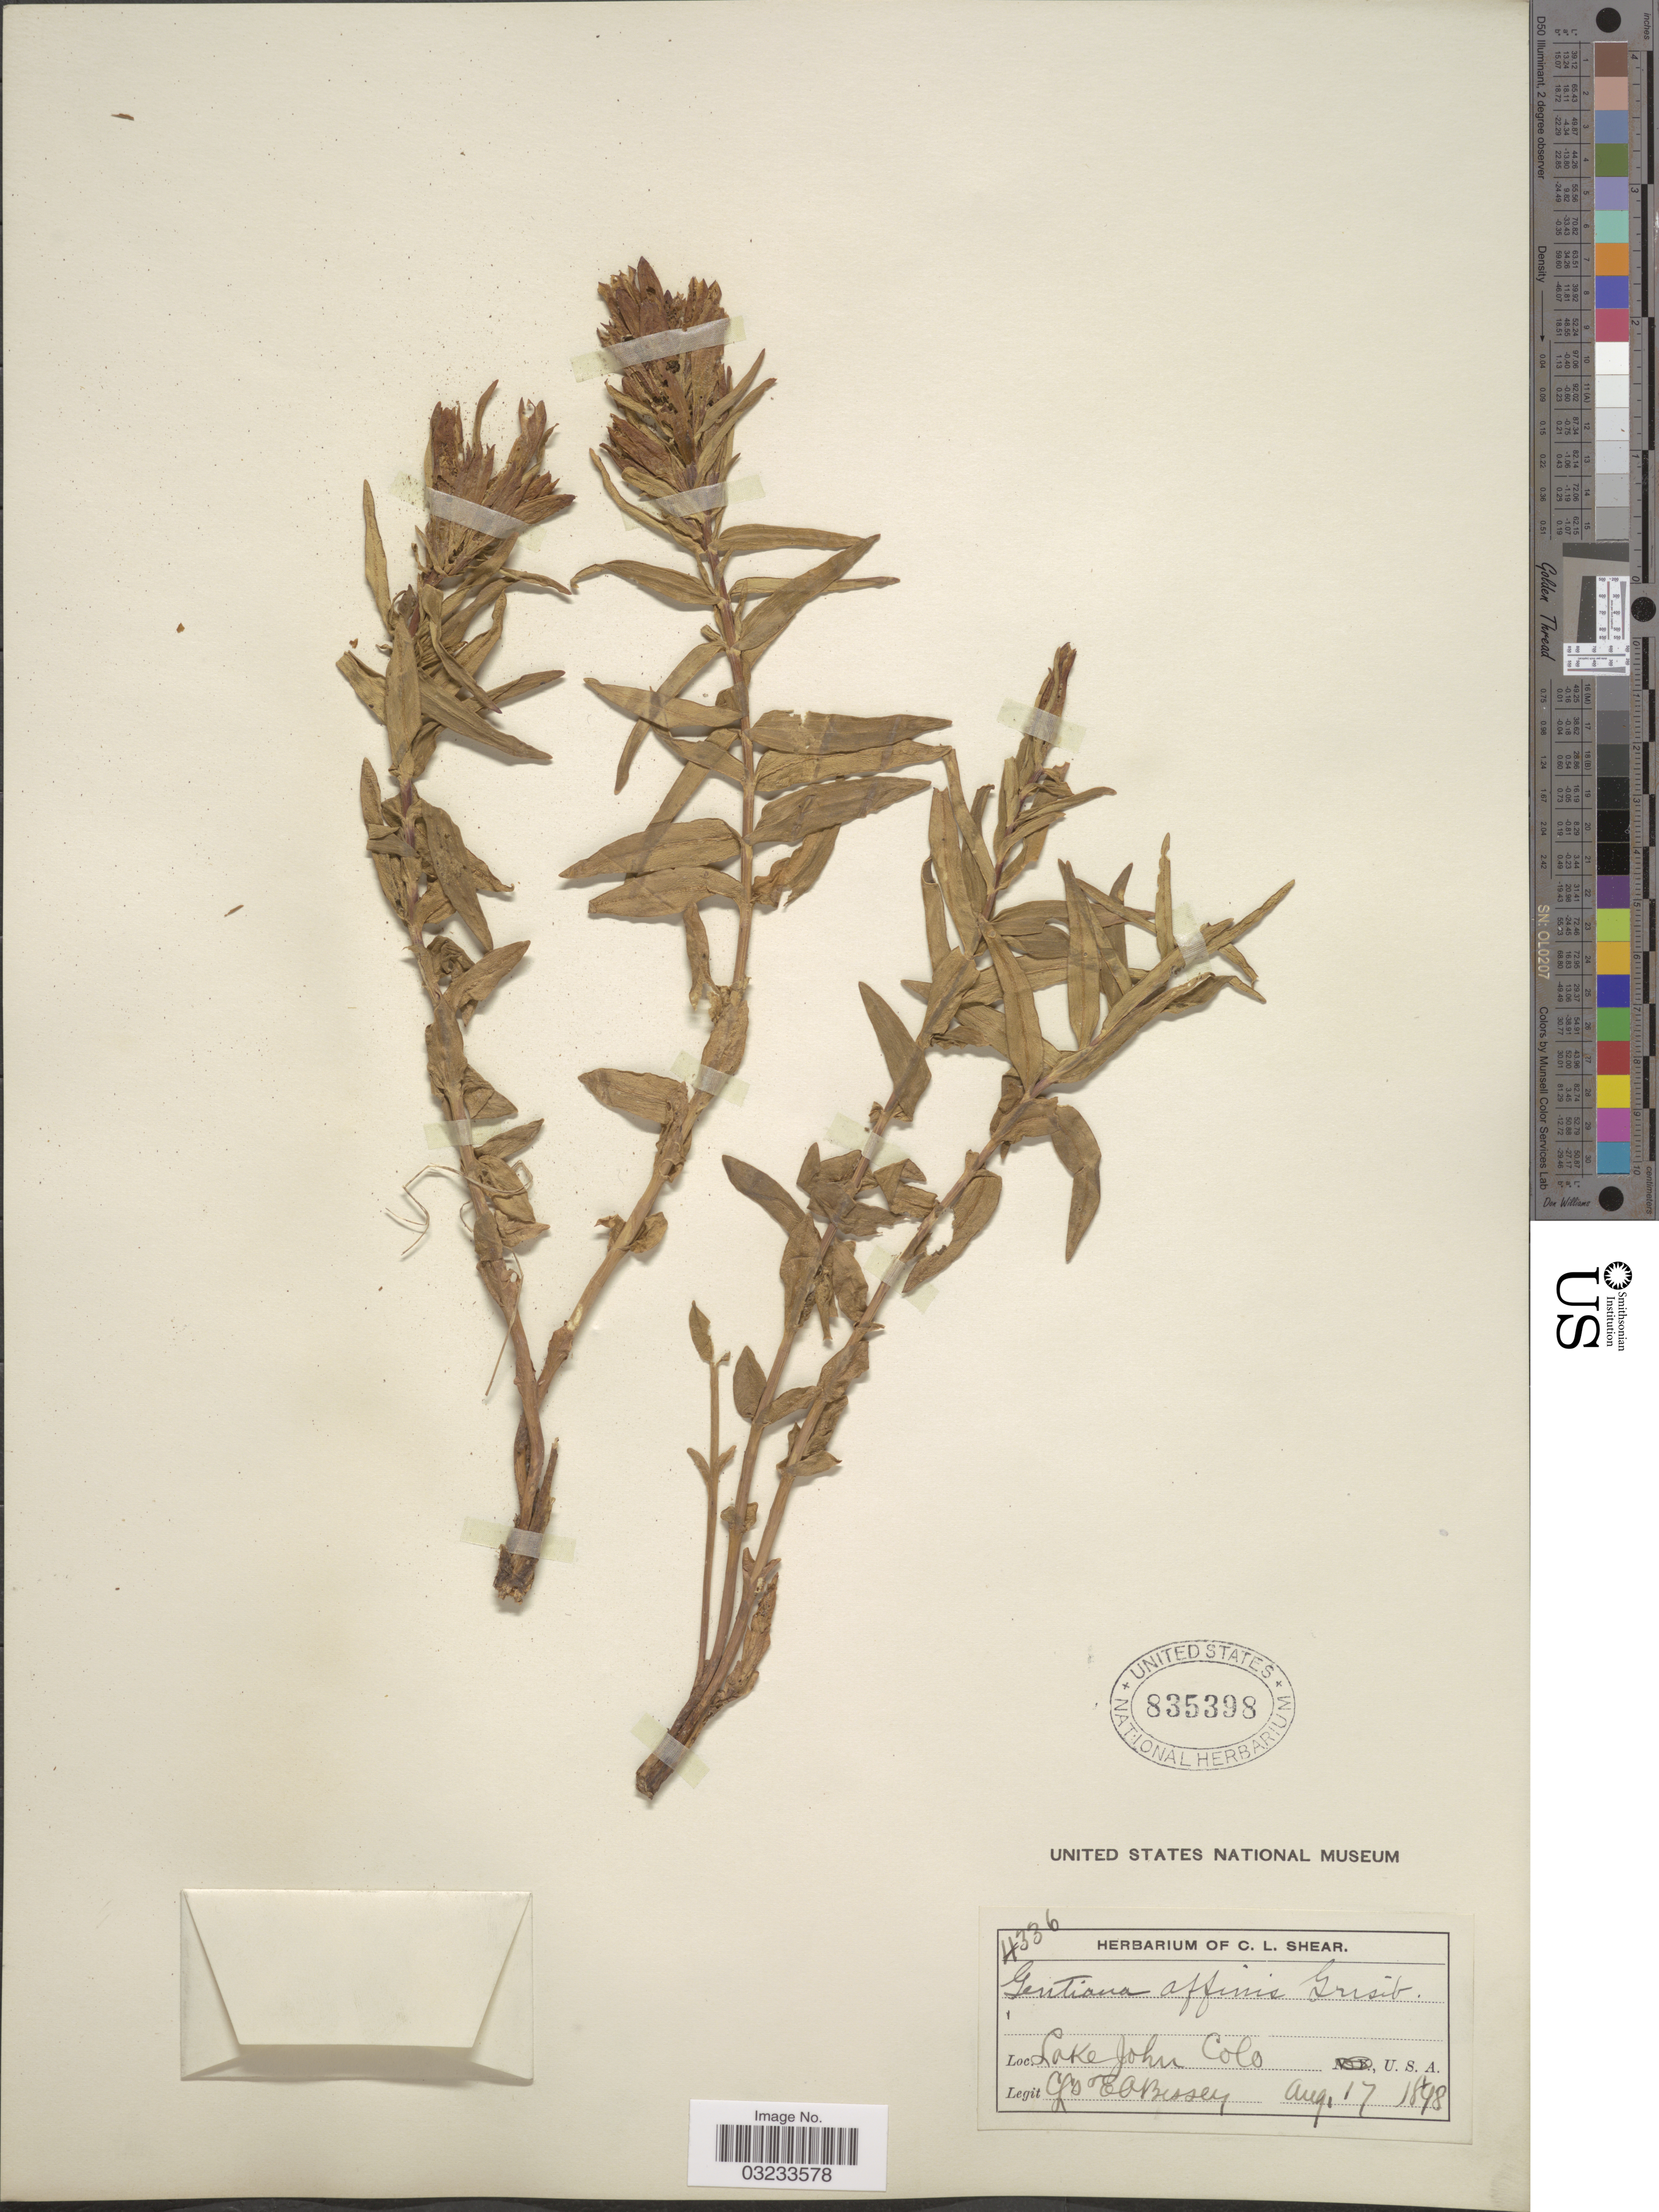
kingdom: Plantae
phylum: Tracheophyta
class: Magnoliopsida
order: Gentianales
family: Gentianaceae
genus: Gentiana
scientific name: Gentiana affinis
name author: Griseb.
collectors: C. L. Shear & E. A. Bessey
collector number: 4336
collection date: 1898-08-17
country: United States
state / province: Colorado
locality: Lake John.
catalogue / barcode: US 835398